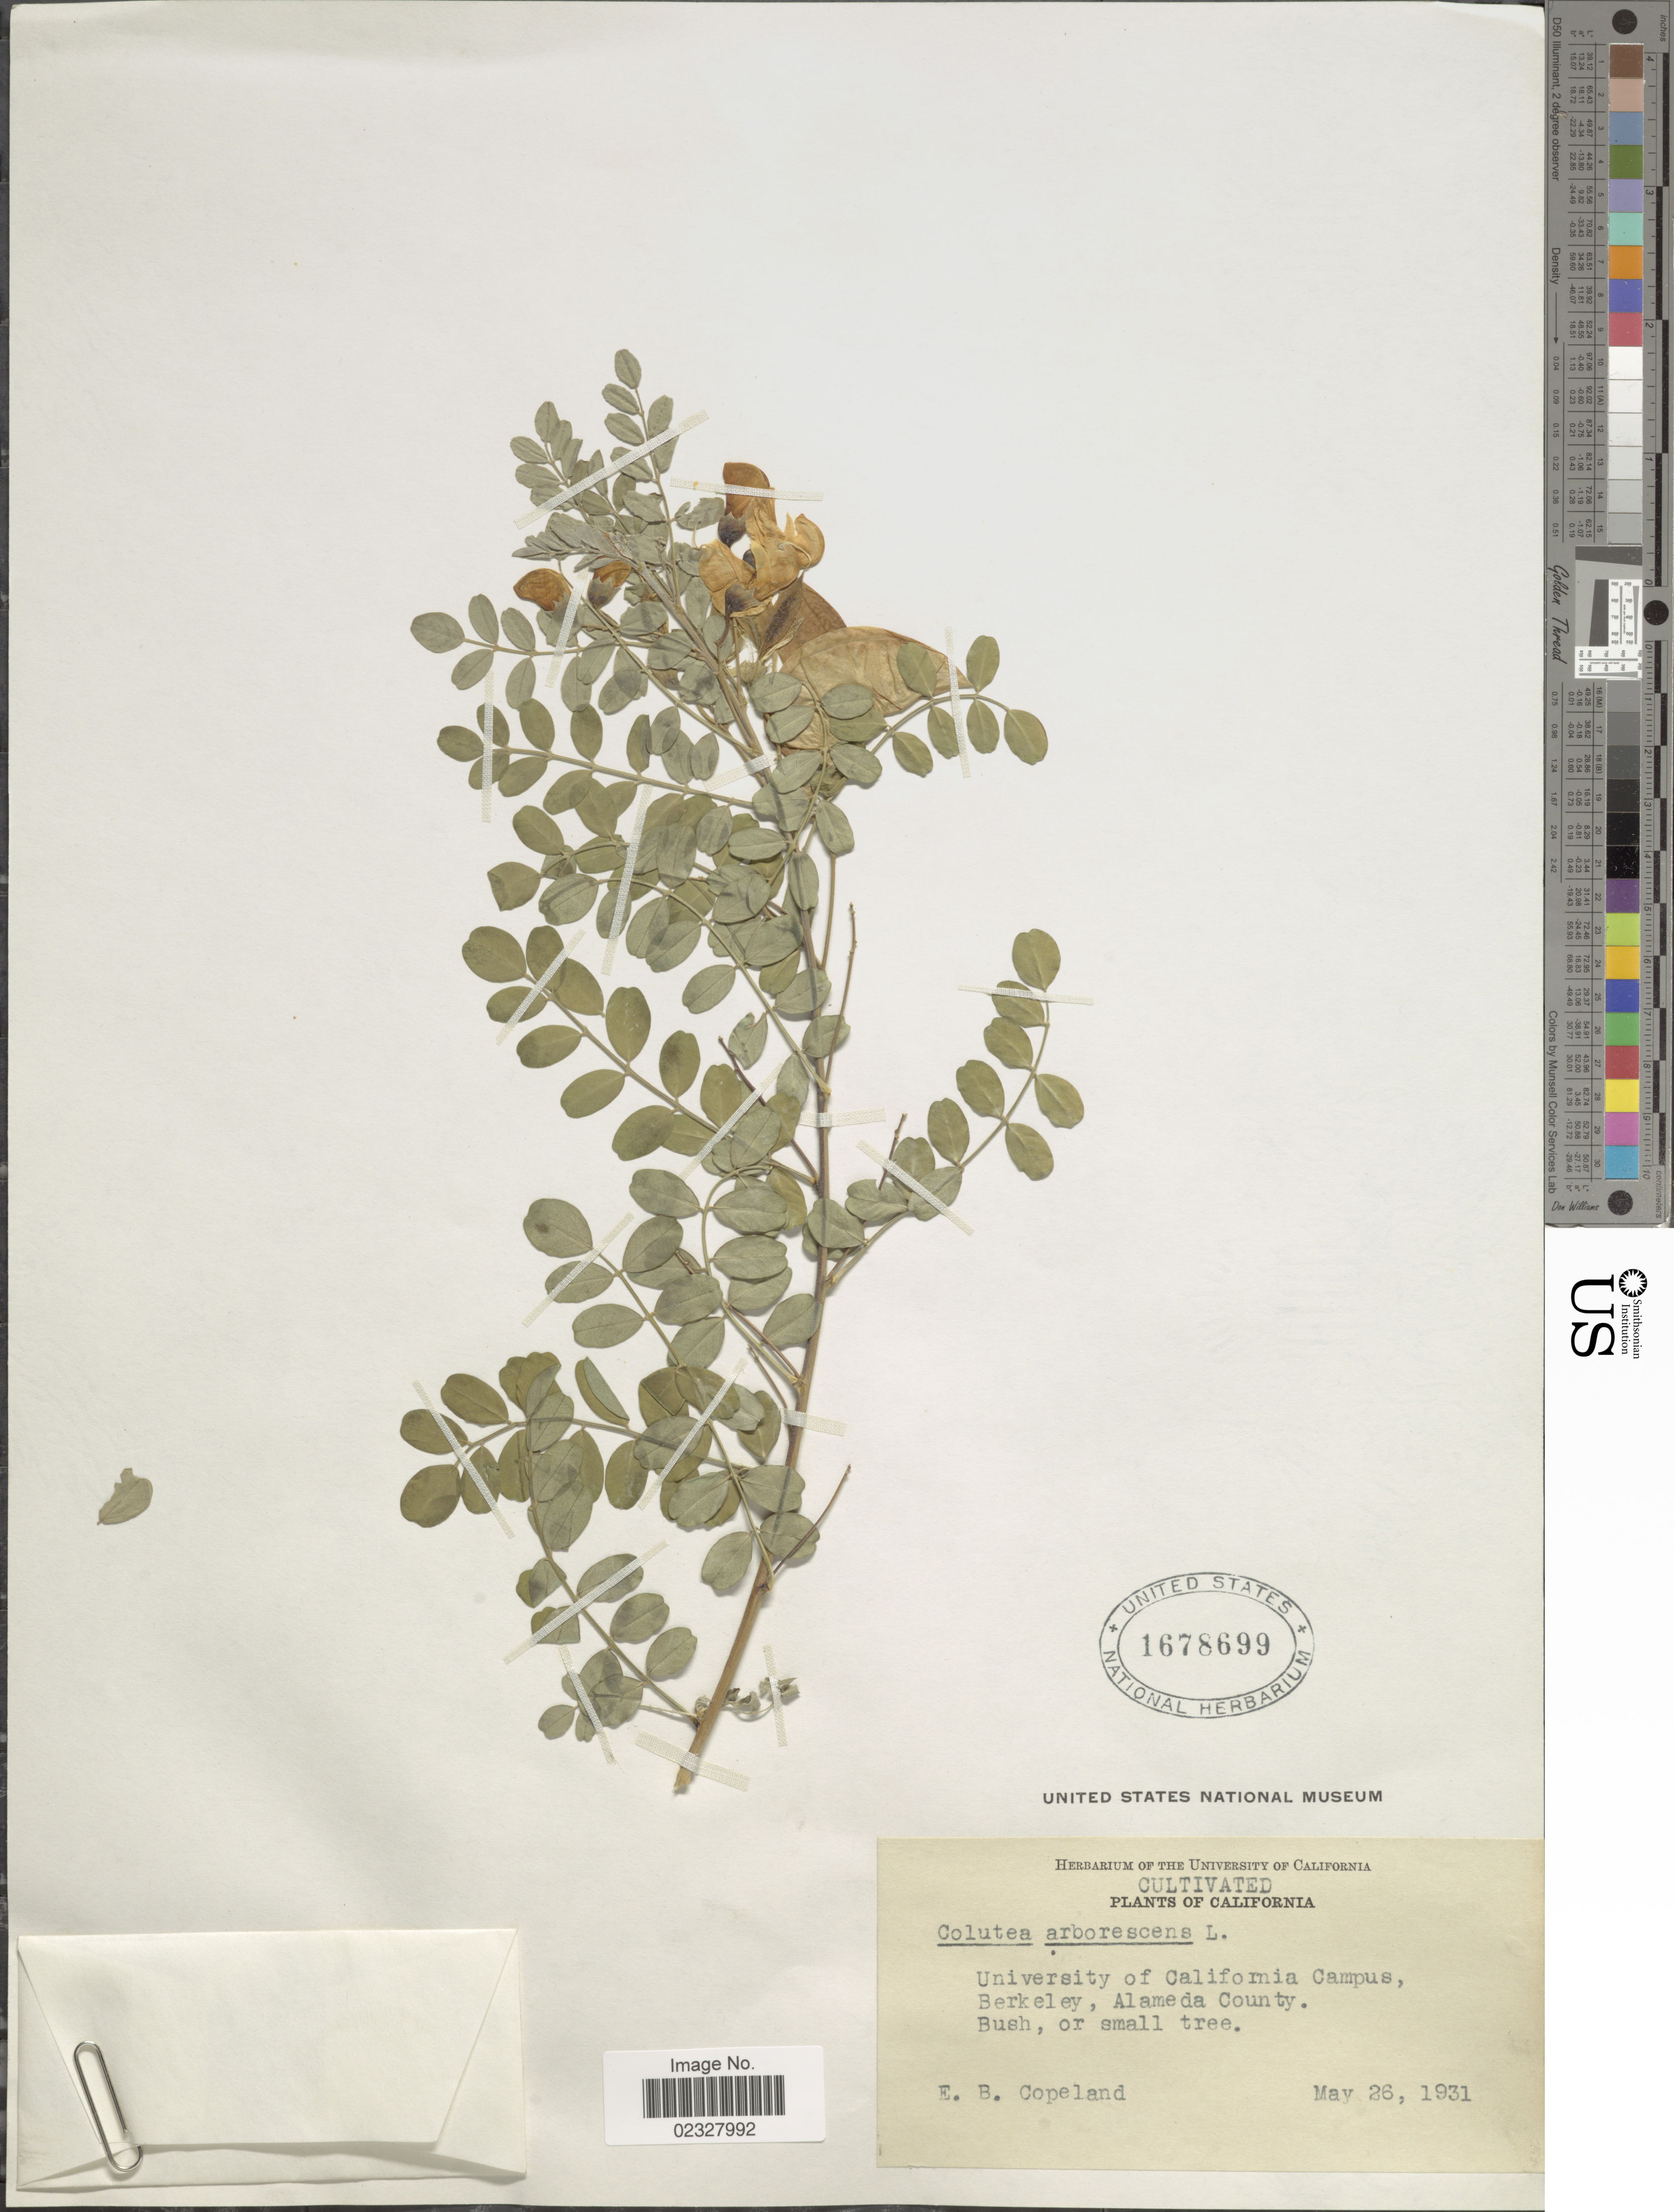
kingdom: Plantae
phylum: Tracheophyta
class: Magnoliopsida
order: Fabales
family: Fabaceae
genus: Colutea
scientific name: Colutea arborescens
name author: L.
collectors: E. B. Copeland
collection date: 1931-05-26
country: United States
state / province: California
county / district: Alameda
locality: University of California Campus, Berkeley, Alameda County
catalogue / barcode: US 1678699